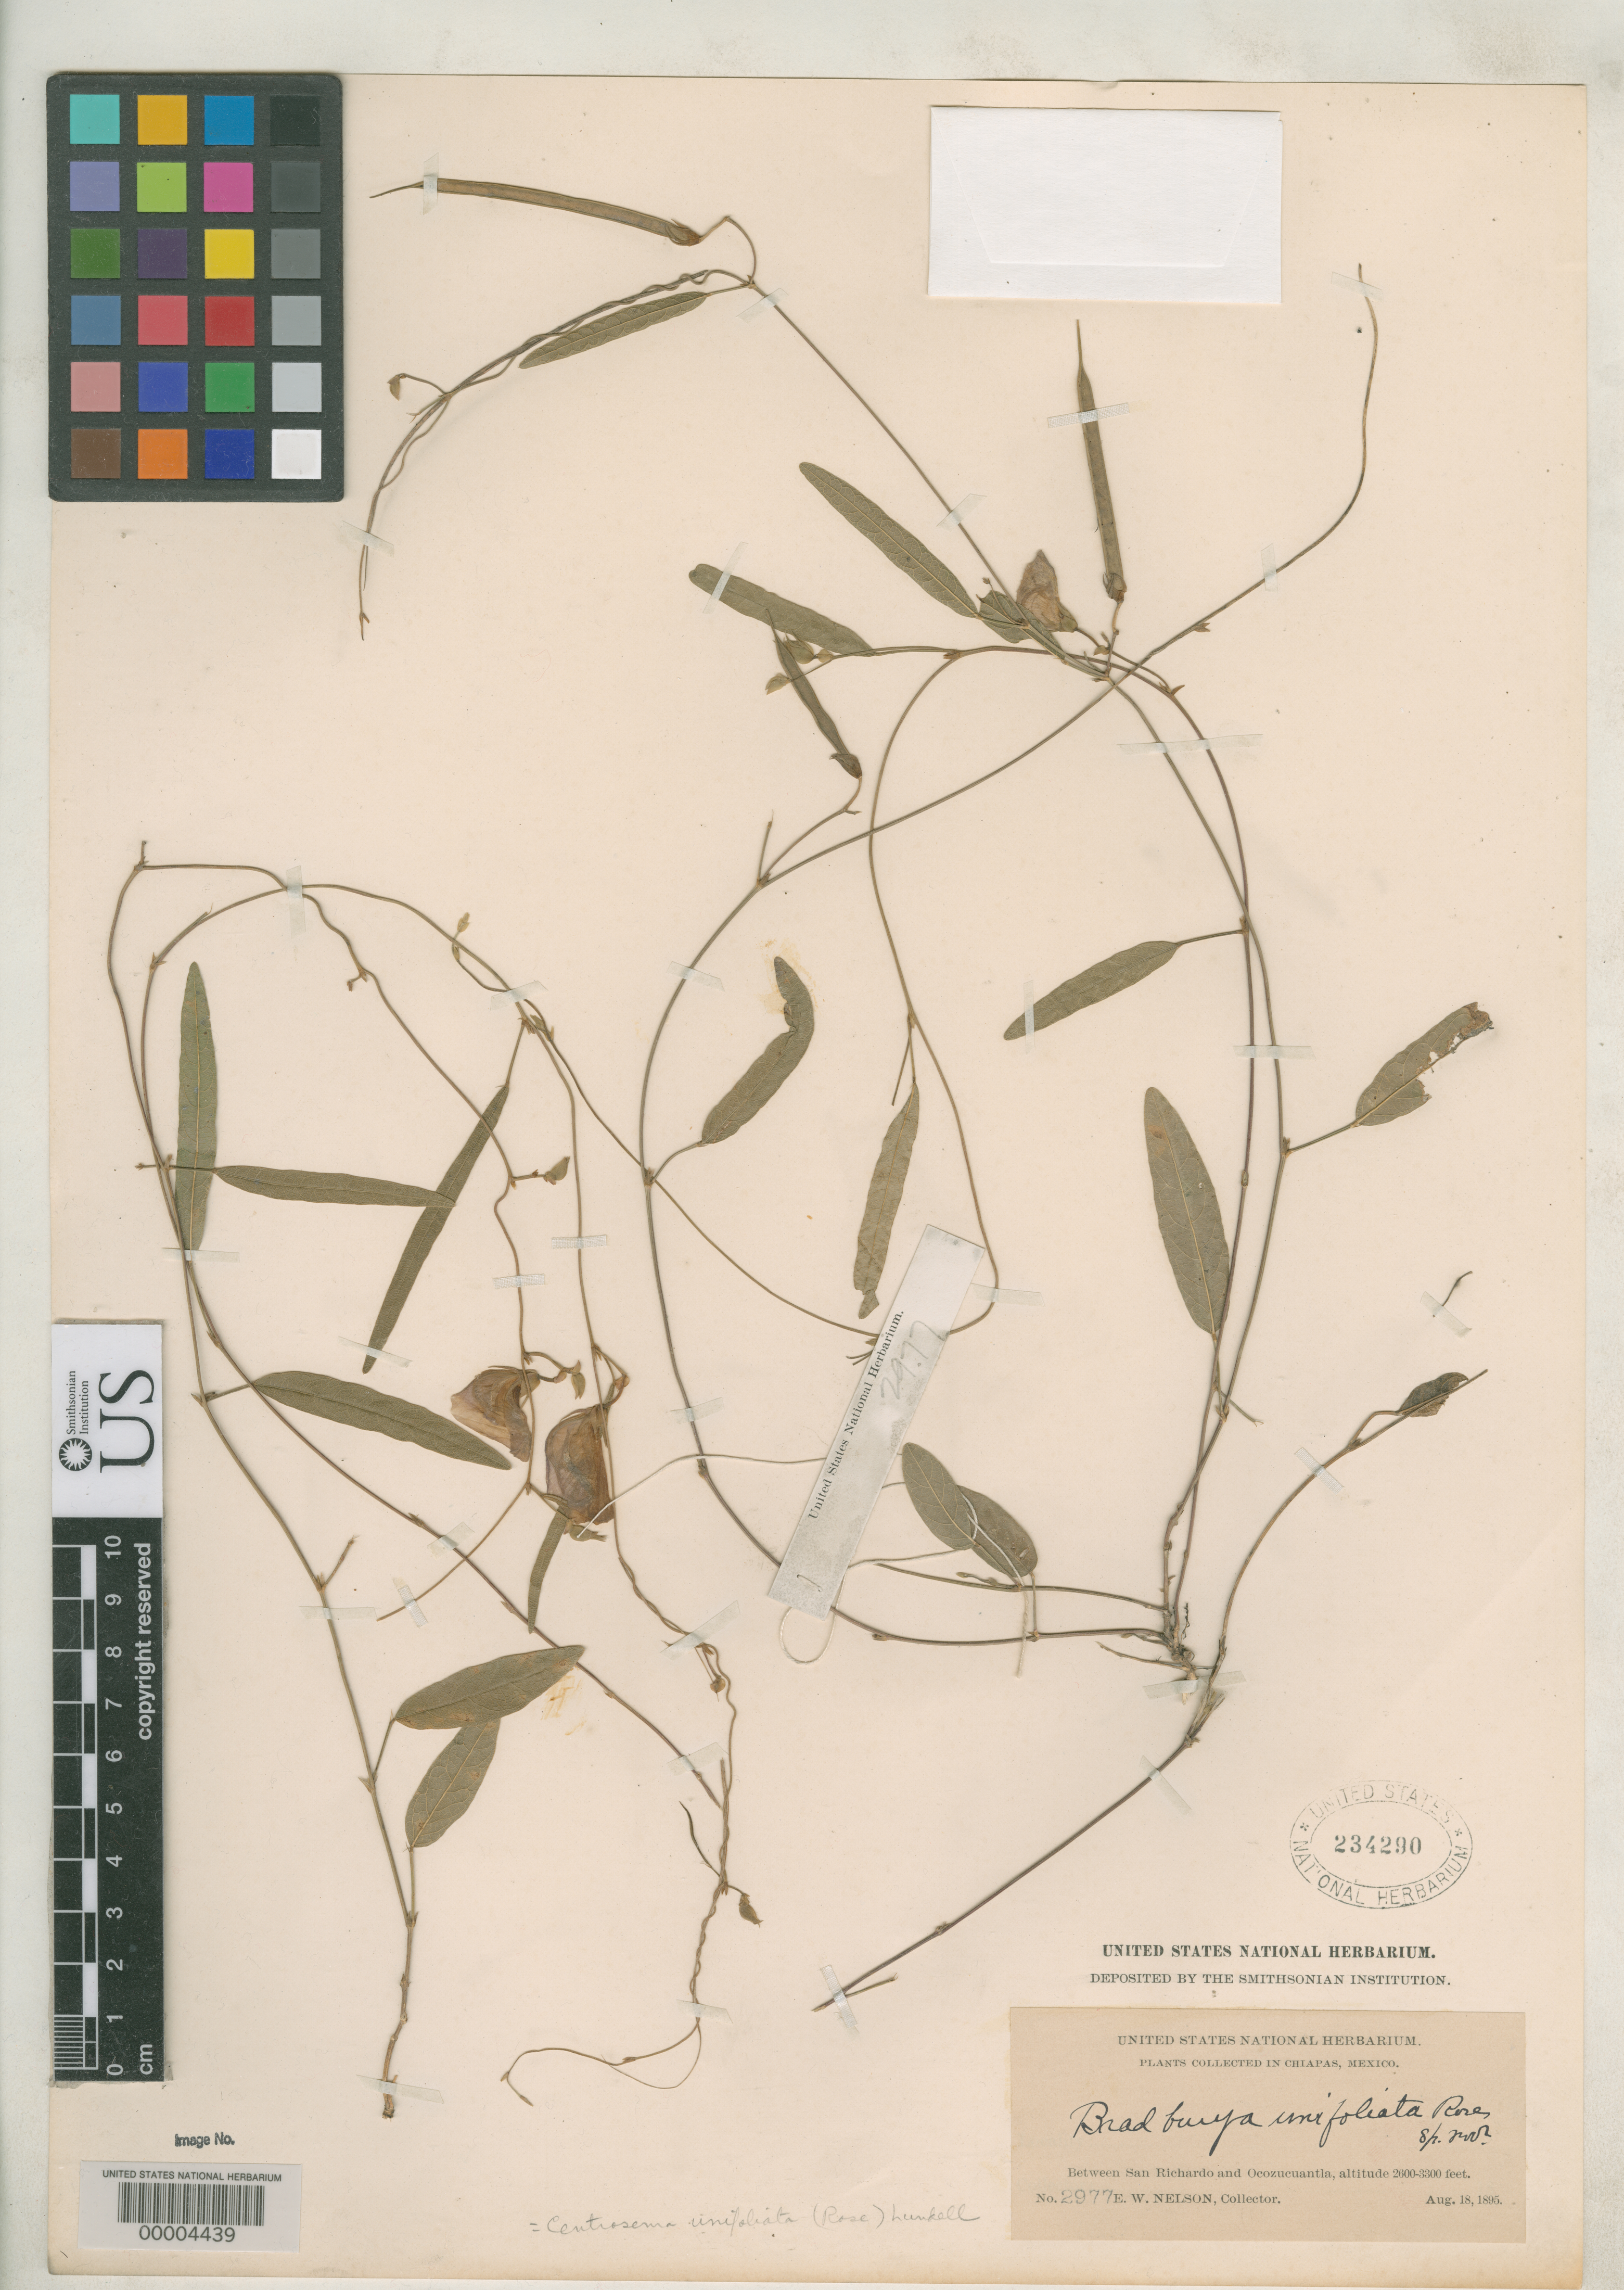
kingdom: Plantae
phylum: Tracheophyta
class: Magnoliopsida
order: Fabales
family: Fabaceae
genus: Bradburya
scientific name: Bradburya unifoliata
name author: Rose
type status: Syntype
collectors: E. W. Nelson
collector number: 2977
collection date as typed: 18 Aug 1895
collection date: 1895-08-18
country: Mexico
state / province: Chiapas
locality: Between San Richardo and Ocozucuantla.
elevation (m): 780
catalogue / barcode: US 234290